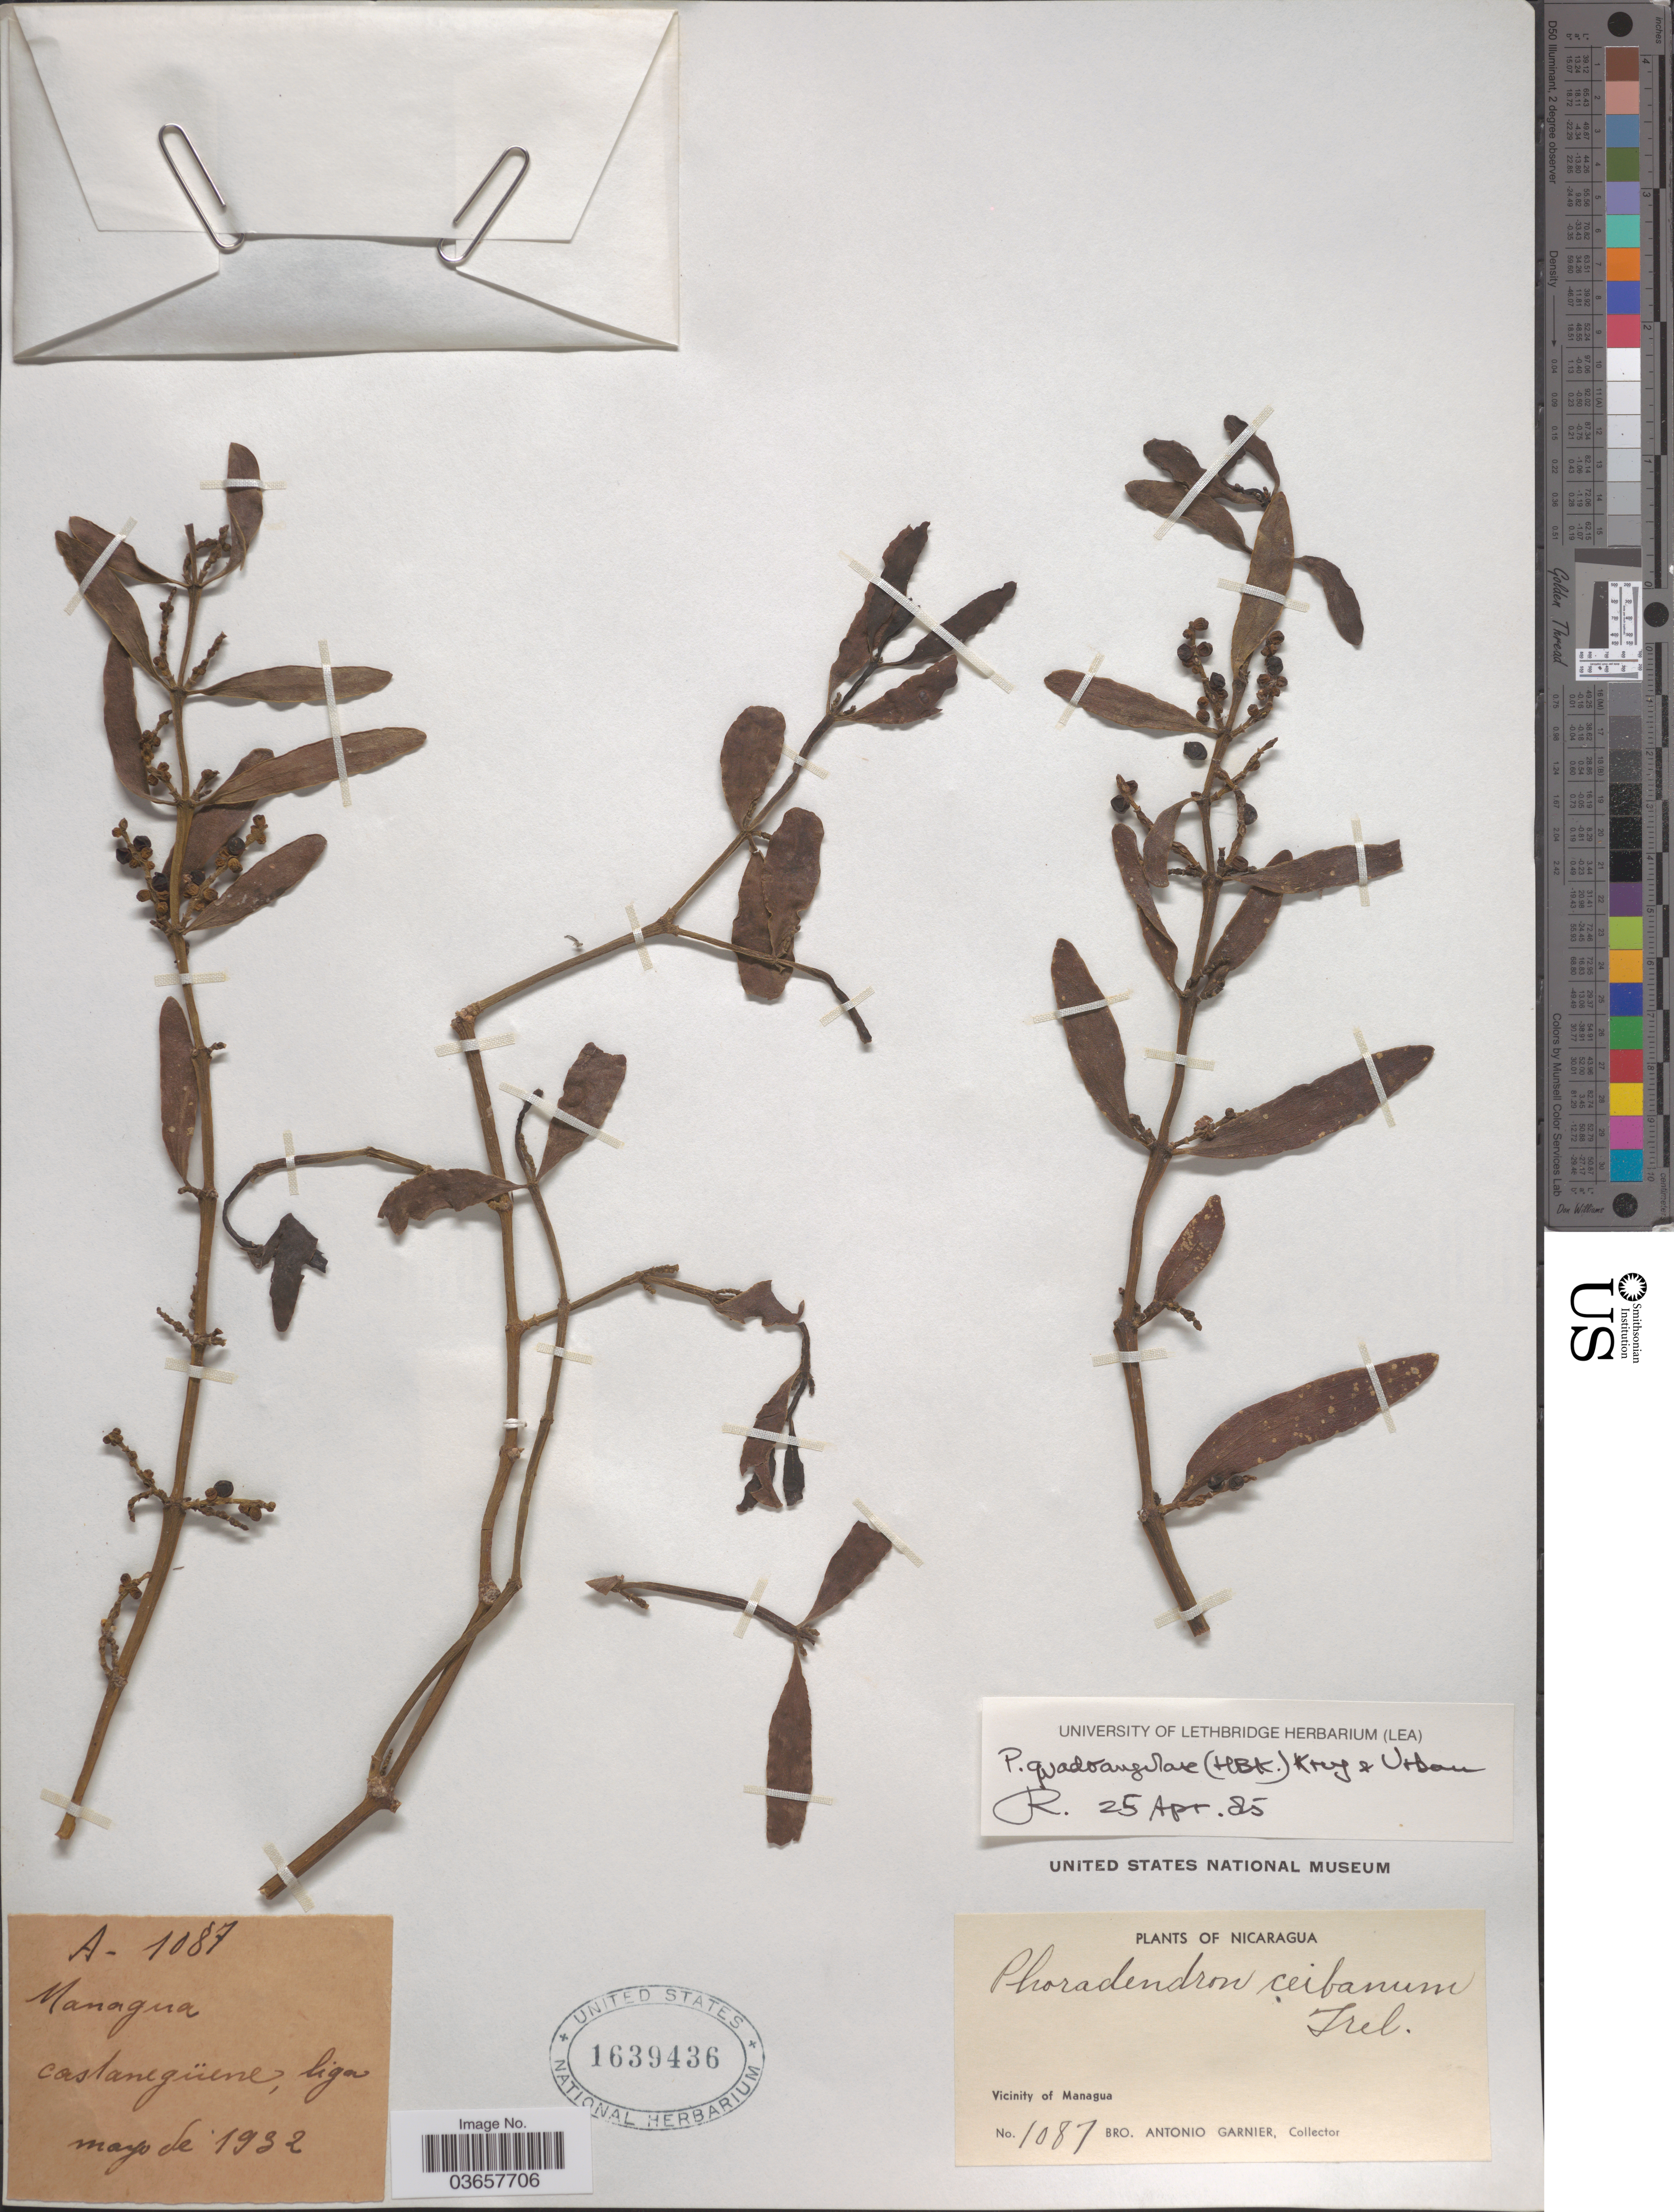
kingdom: Plantae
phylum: Tracheophyta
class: Magnoliopsida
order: Santalales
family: Viscaceae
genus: Phoradendron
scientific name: Phoradendron quadrangulare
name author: (Kunth) Griseb.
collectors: Bro. A. Garnier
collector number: A-1087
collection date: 1932-05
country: Nicaragua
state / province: Managua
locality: Vicinity of Managua.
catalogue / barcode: US 1639436